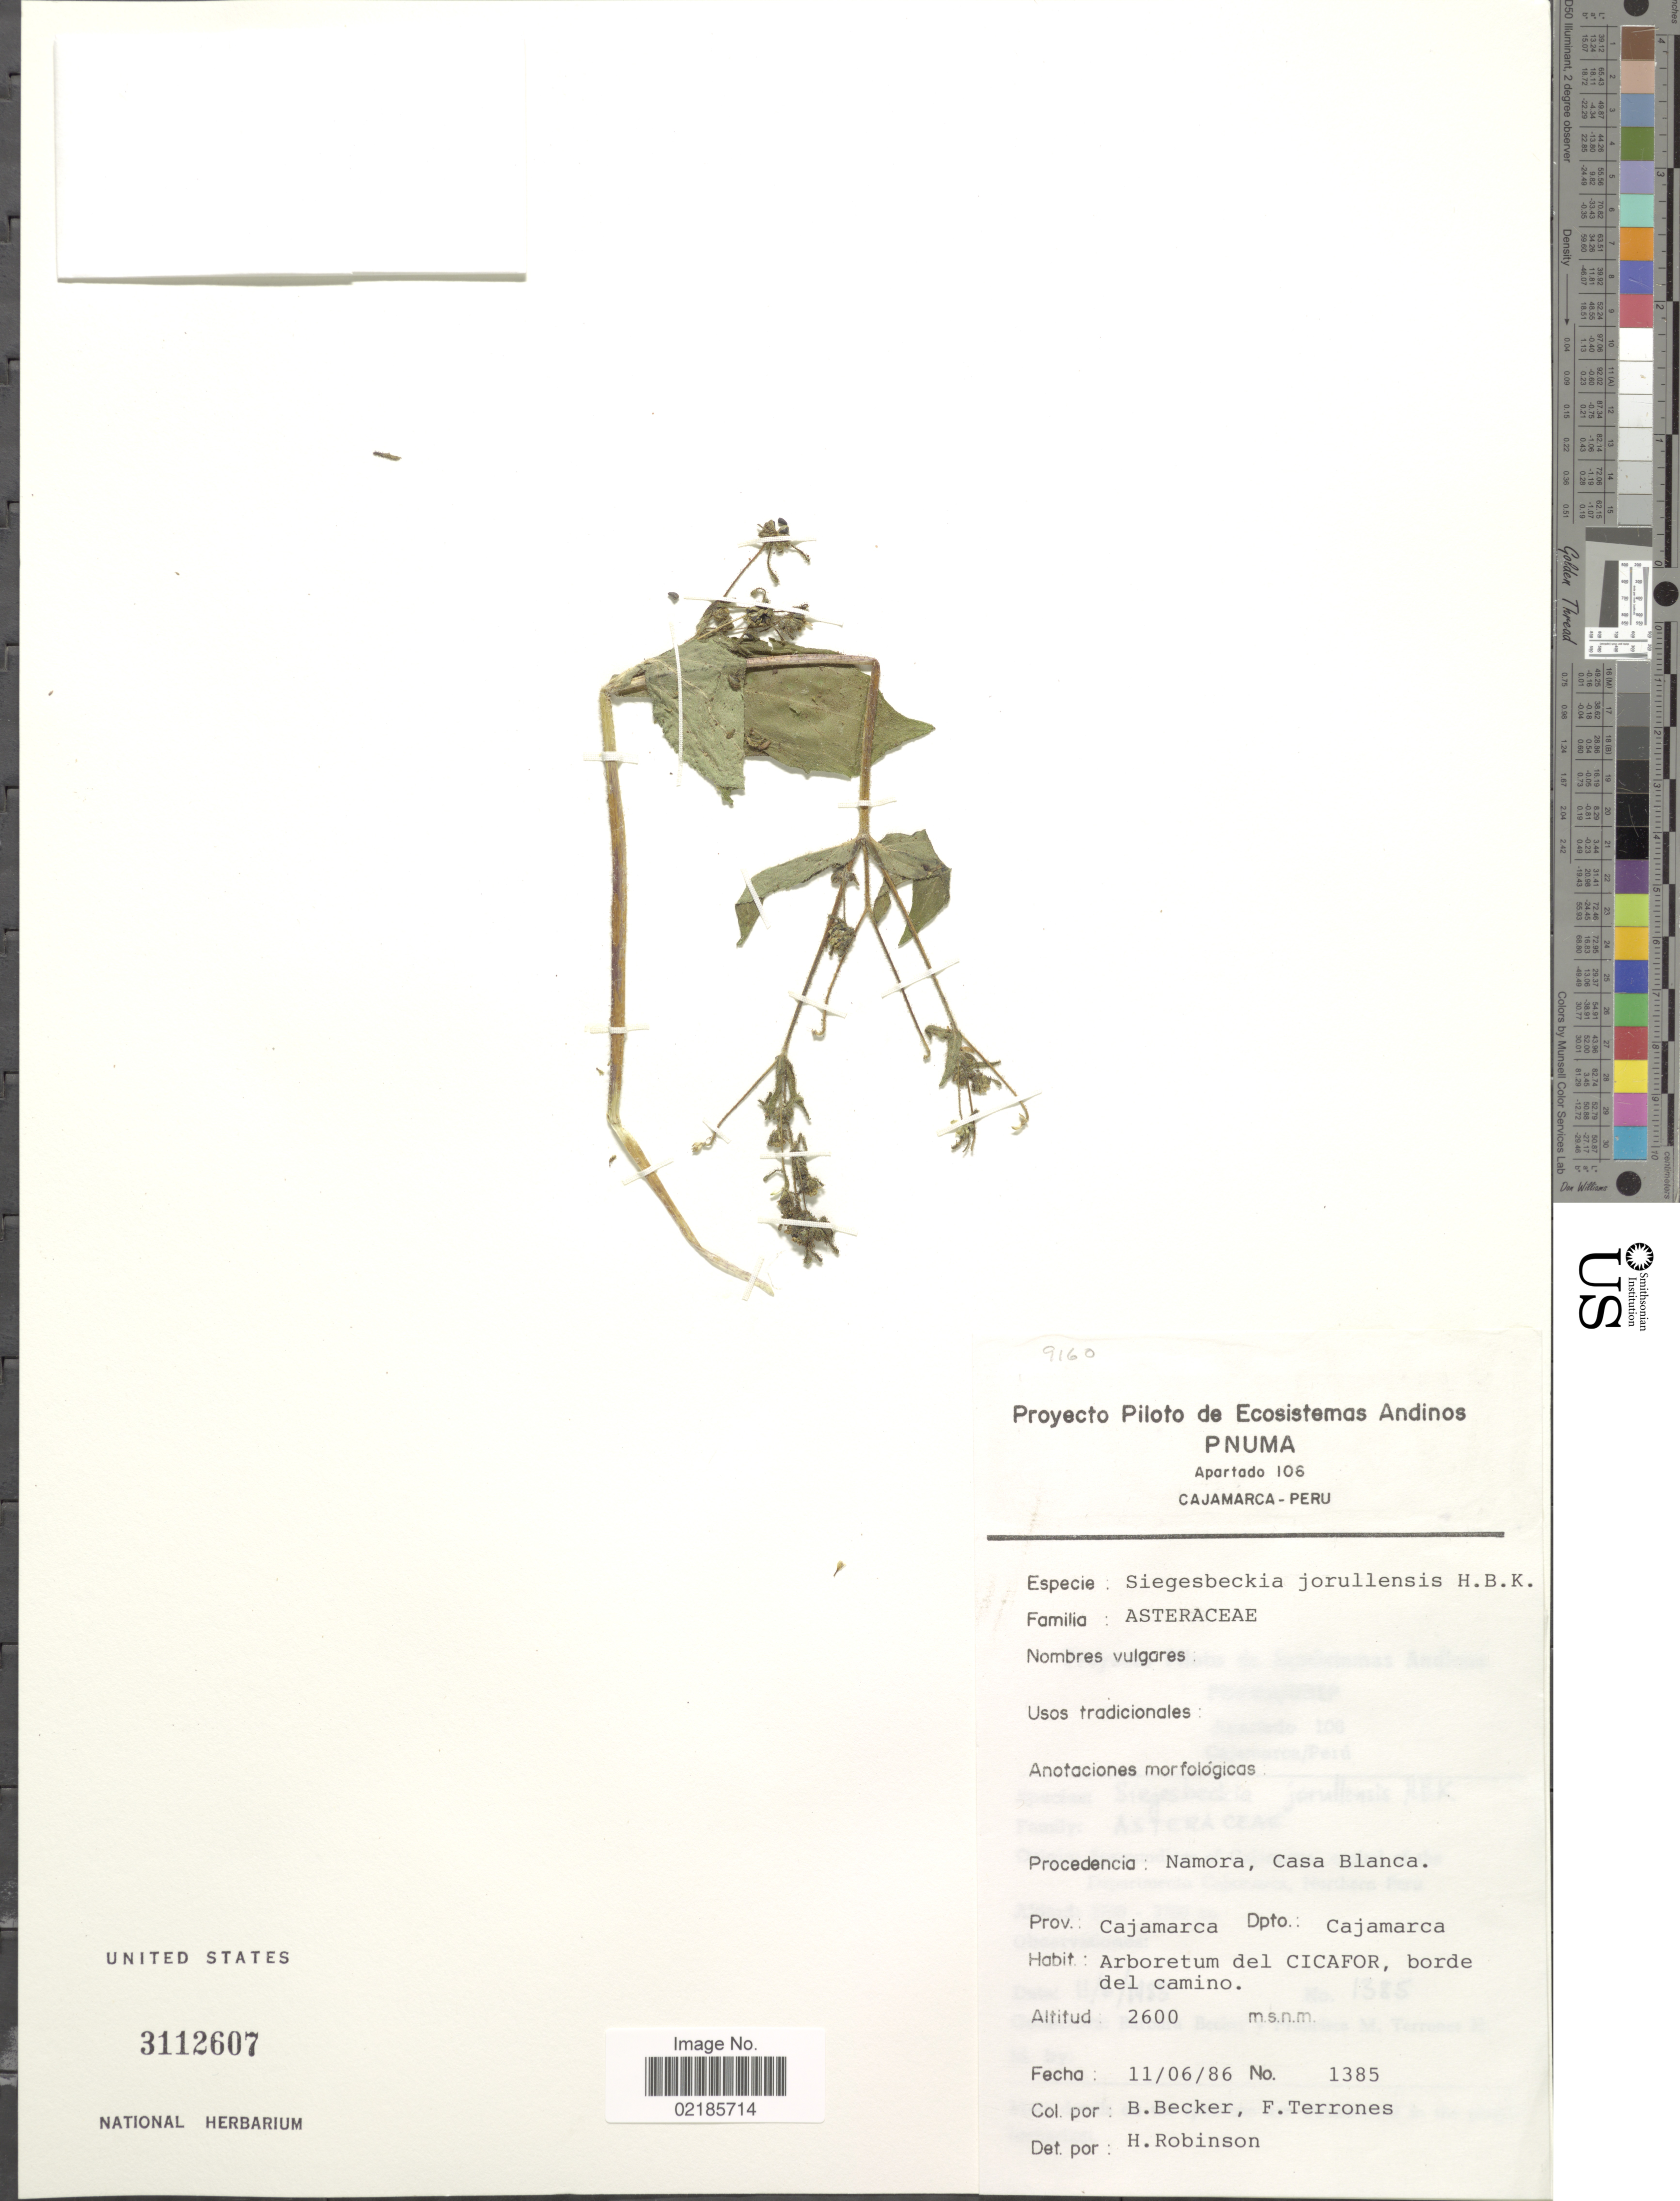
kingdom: Plantae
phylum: Tracheophyta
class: Magnoliopsida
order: Asterales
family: Asteraceae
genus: Sigesbeckia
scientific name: Sigesbeckia jorullensis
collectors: B. Becker & F. Terrones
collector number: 1385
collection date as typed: Transcribed d/m/y: 11/6/86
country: Peru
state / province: Cajamarca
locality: Prov.: Cajamarca, Dpto: Cajamarca, Arboretum del Cicafor, borde del camino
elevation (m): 2600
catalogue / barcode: US 3112607